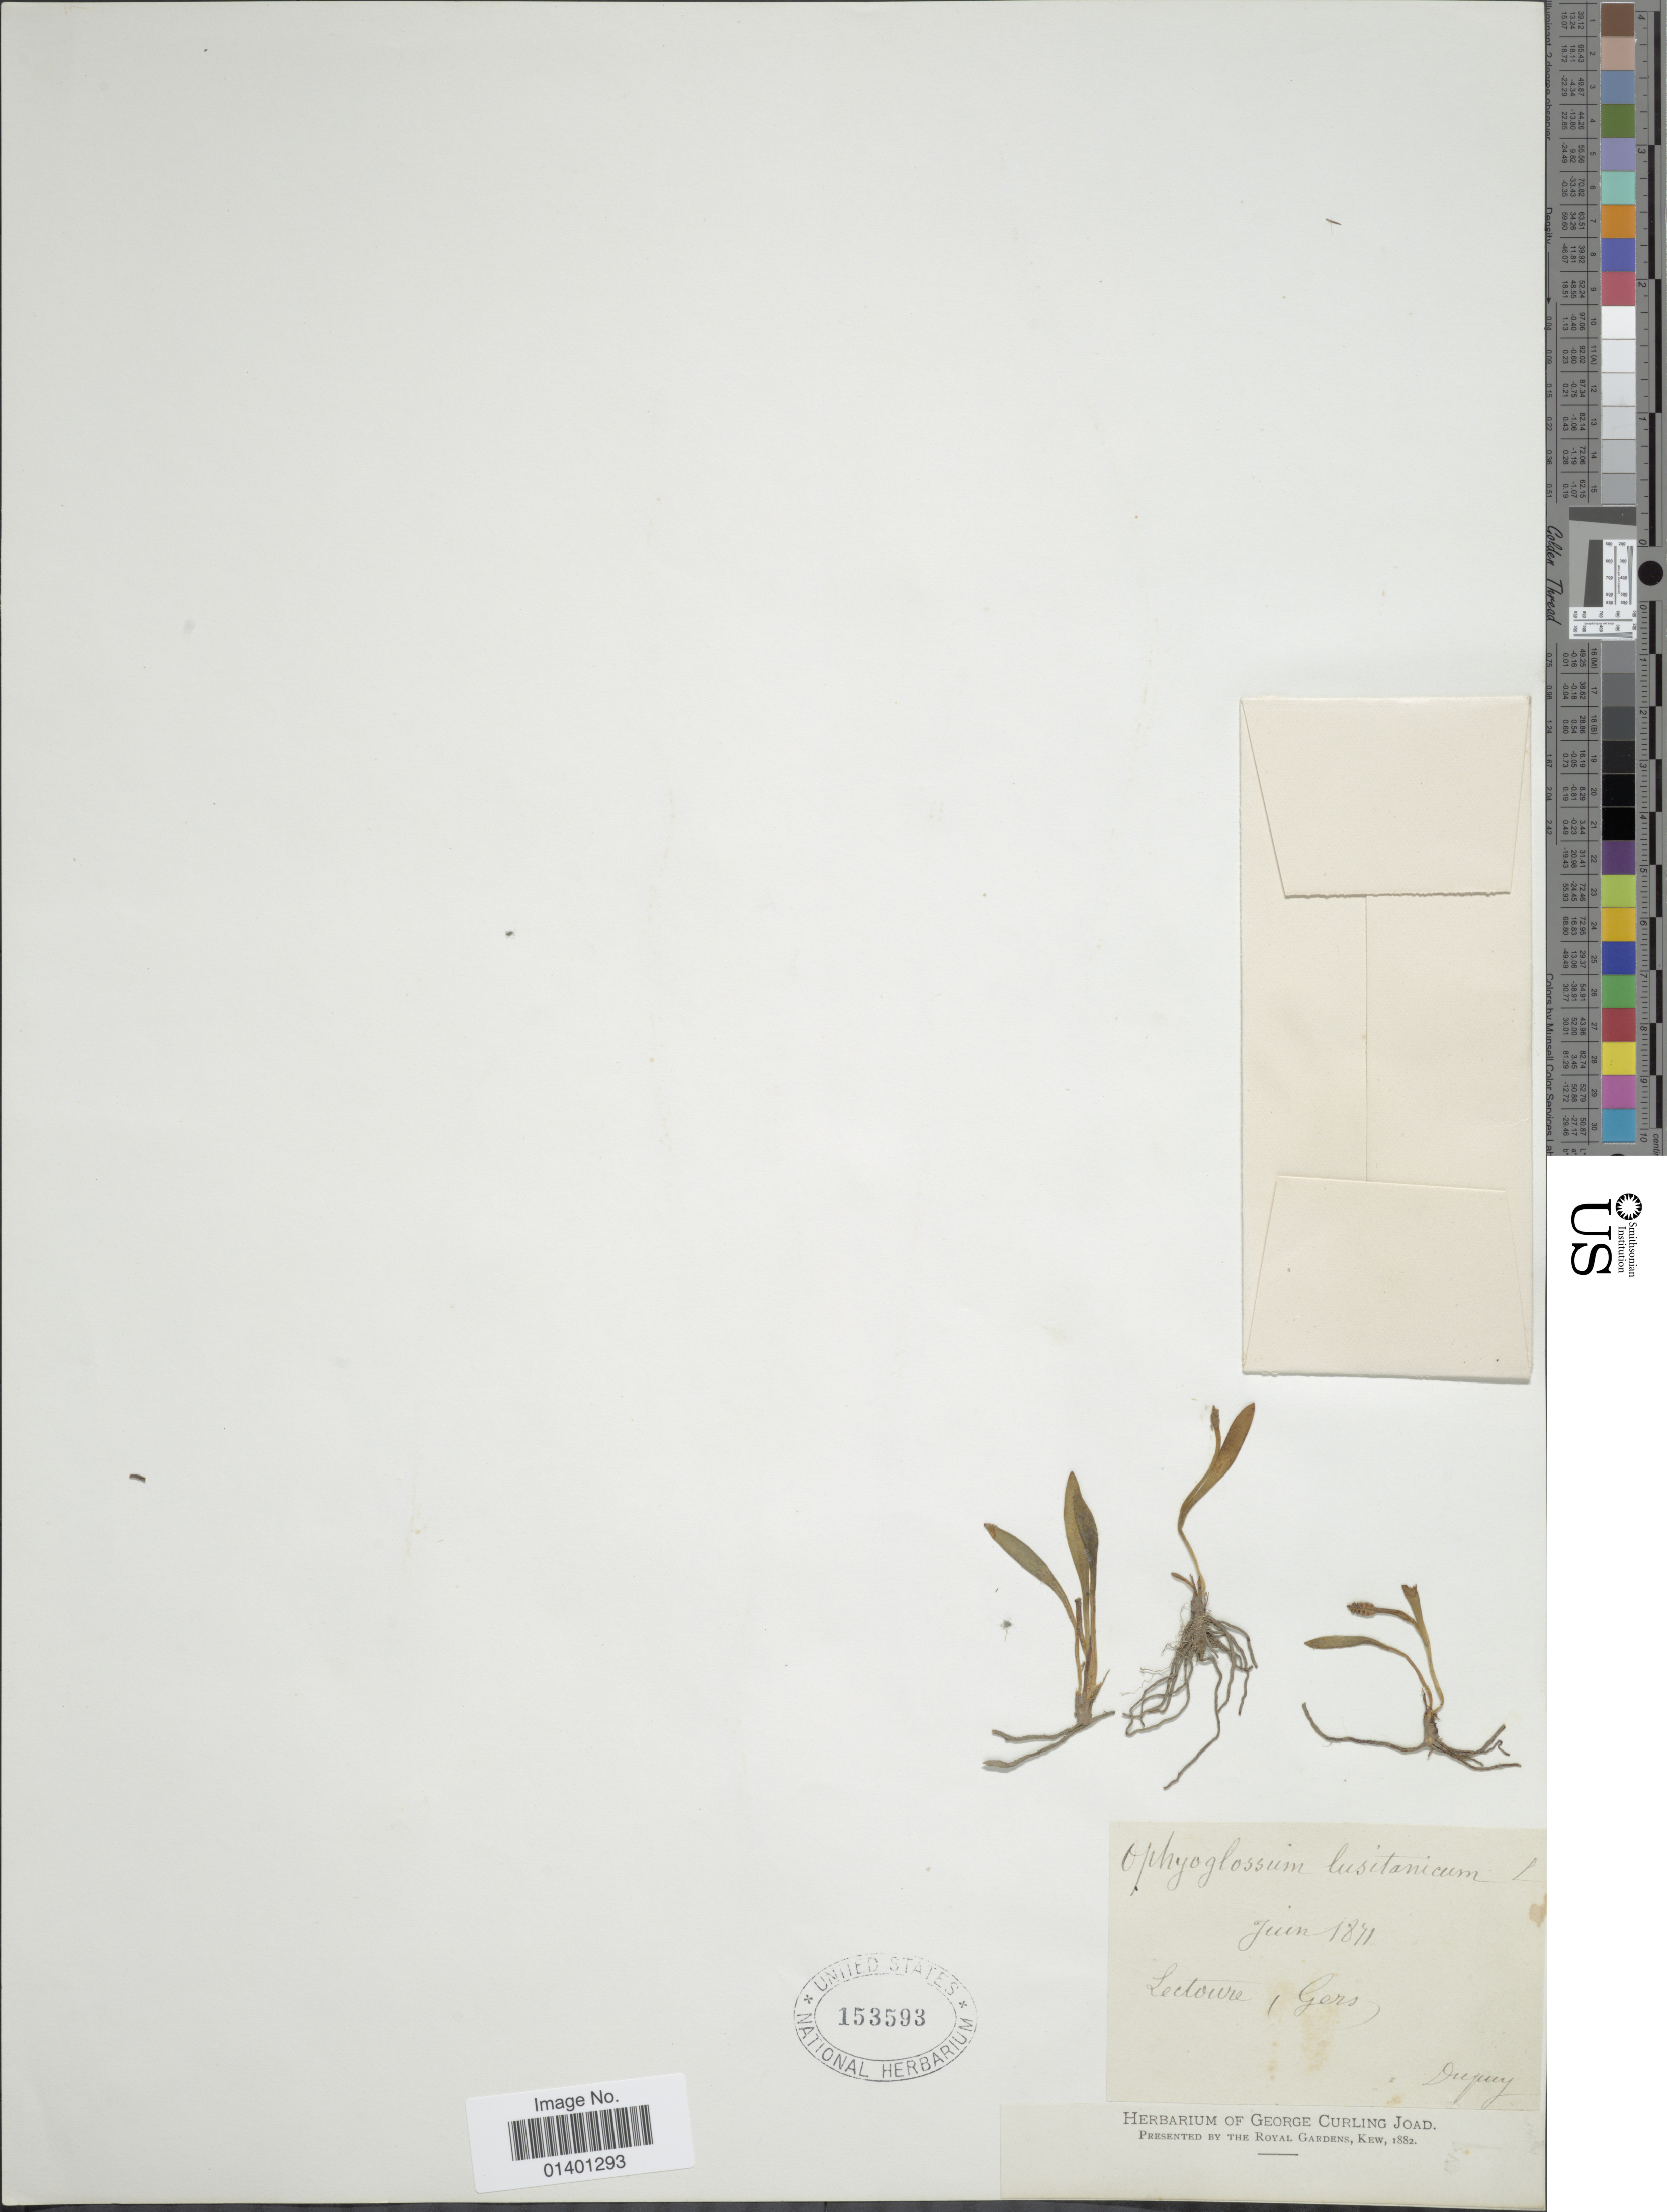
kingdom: Plantae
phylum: Tracheophyta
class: Polypodiopsida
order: Ophioglossales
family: Ophioglossaceae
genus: Ophioglossum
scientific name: Ophioglossum lusitanicum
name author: L.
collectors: -. Dupuy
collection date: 1871-06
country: France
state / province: Occitanie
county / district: Gers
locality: Lectoure (Gers)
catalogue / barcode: US 153593